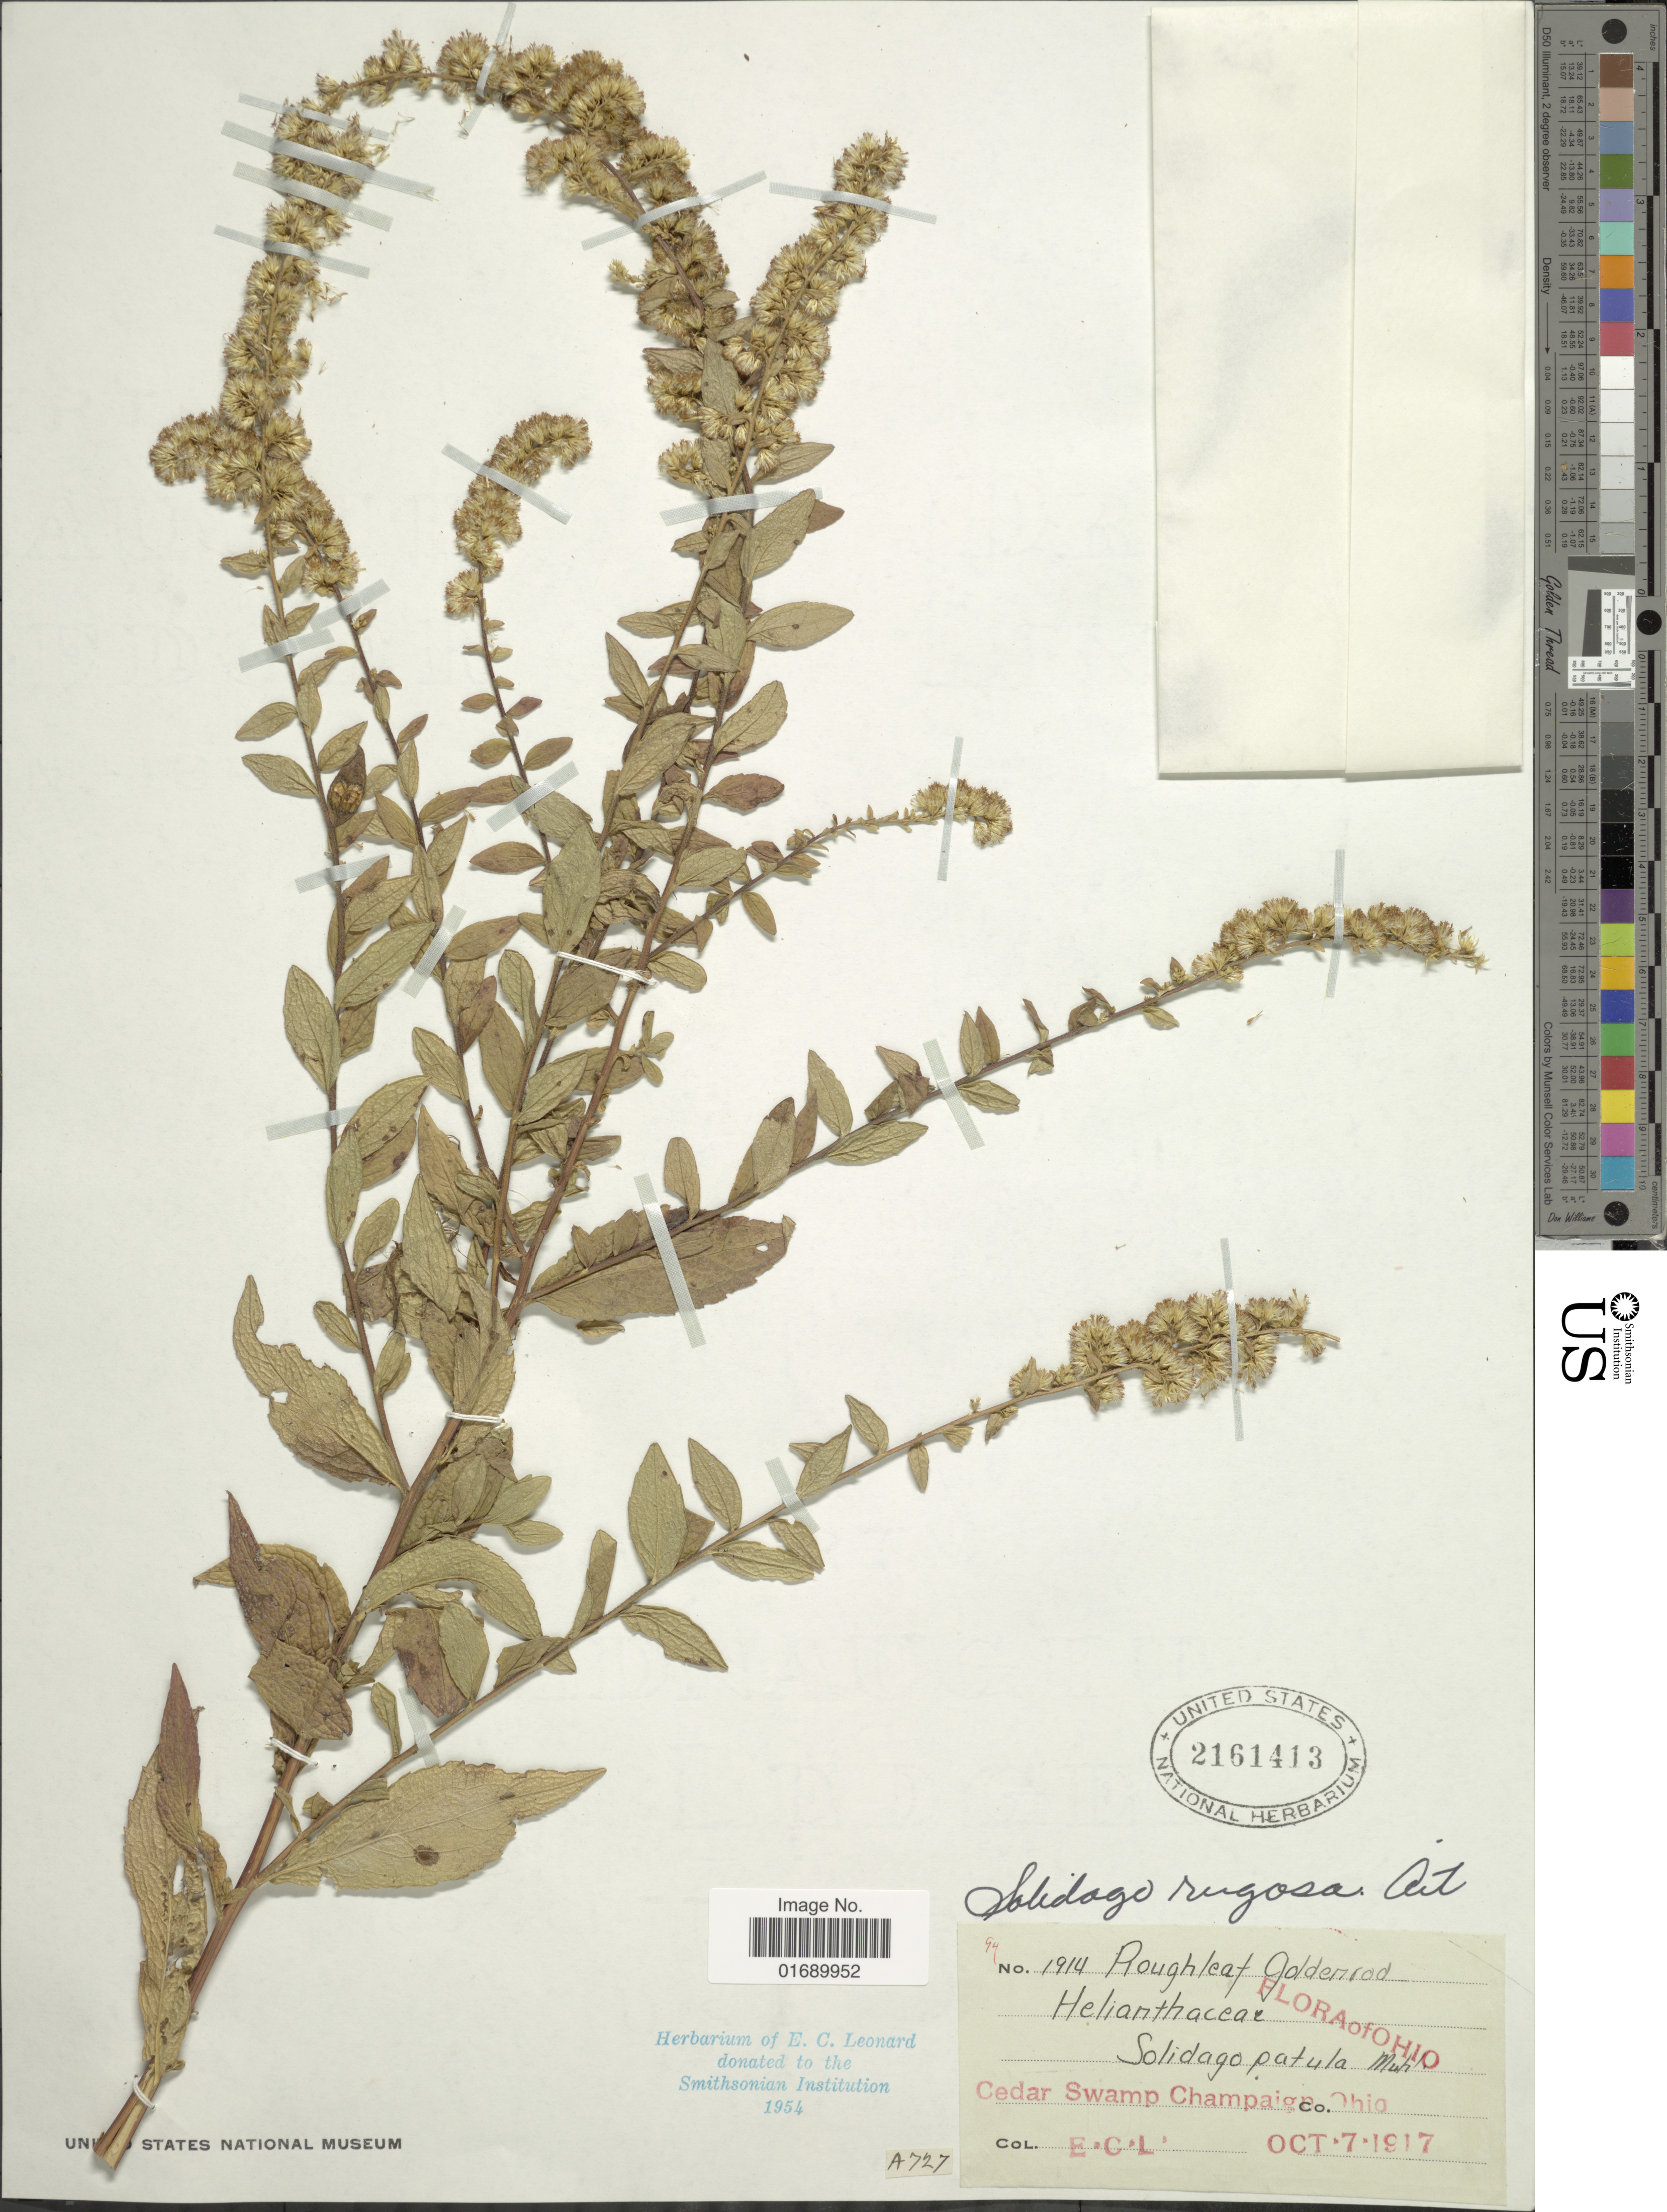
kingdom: Plantae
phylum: Tracheophyta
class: Magnoliopsida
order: Asterales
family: Asteraceae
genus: Solidago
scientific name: Solidago roanensis var. monticola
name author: (Torr. & A. Gray) Fernald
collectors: E. C. Leonard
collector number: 1914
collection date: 1917-10-07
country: United States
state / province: Ohio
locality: Cedar Swamp Champaign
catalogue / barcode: US 2161413